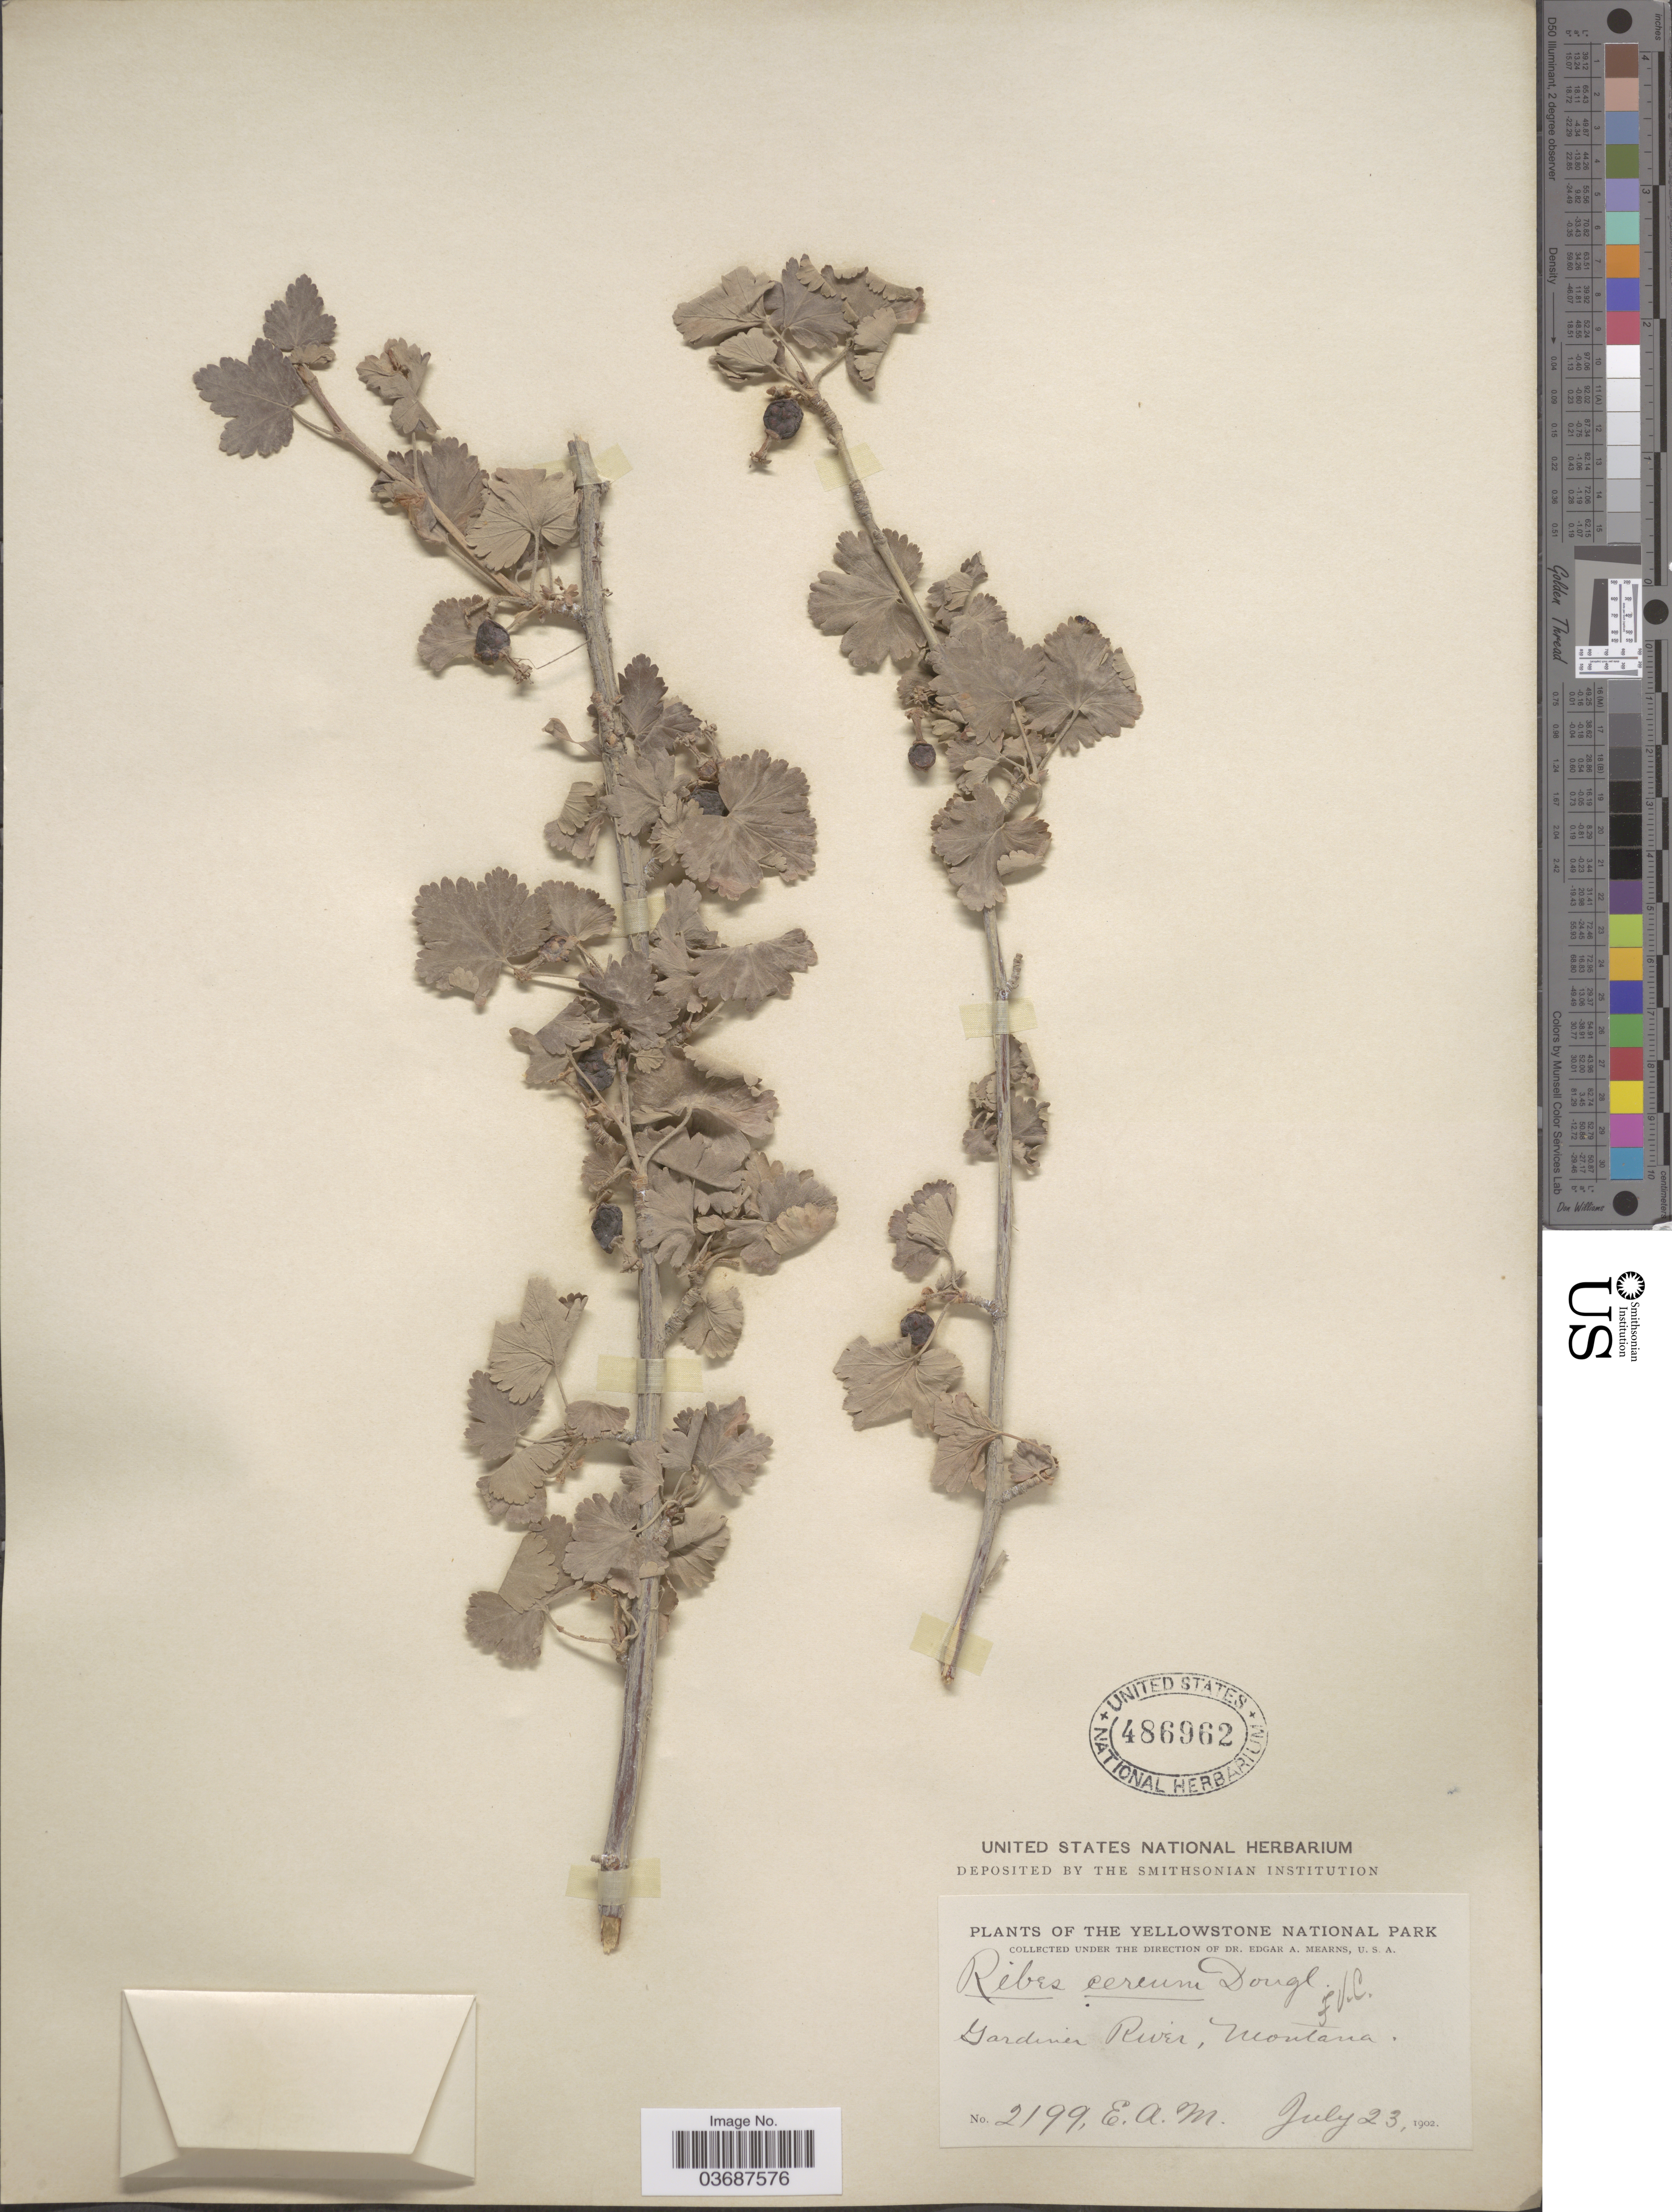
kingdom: Plantae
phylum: Tracheophyta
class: Magnoliopsida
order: Saxifragales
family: Grossulariaceae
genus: Ribes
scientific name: Ribes inebrians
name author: Lindl.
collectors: E. A. Mearns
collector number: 2199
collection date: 1902-07-23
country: United States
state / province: Montana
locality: The Yellowstone National Park. Gardiner River.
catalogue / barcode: US 486962